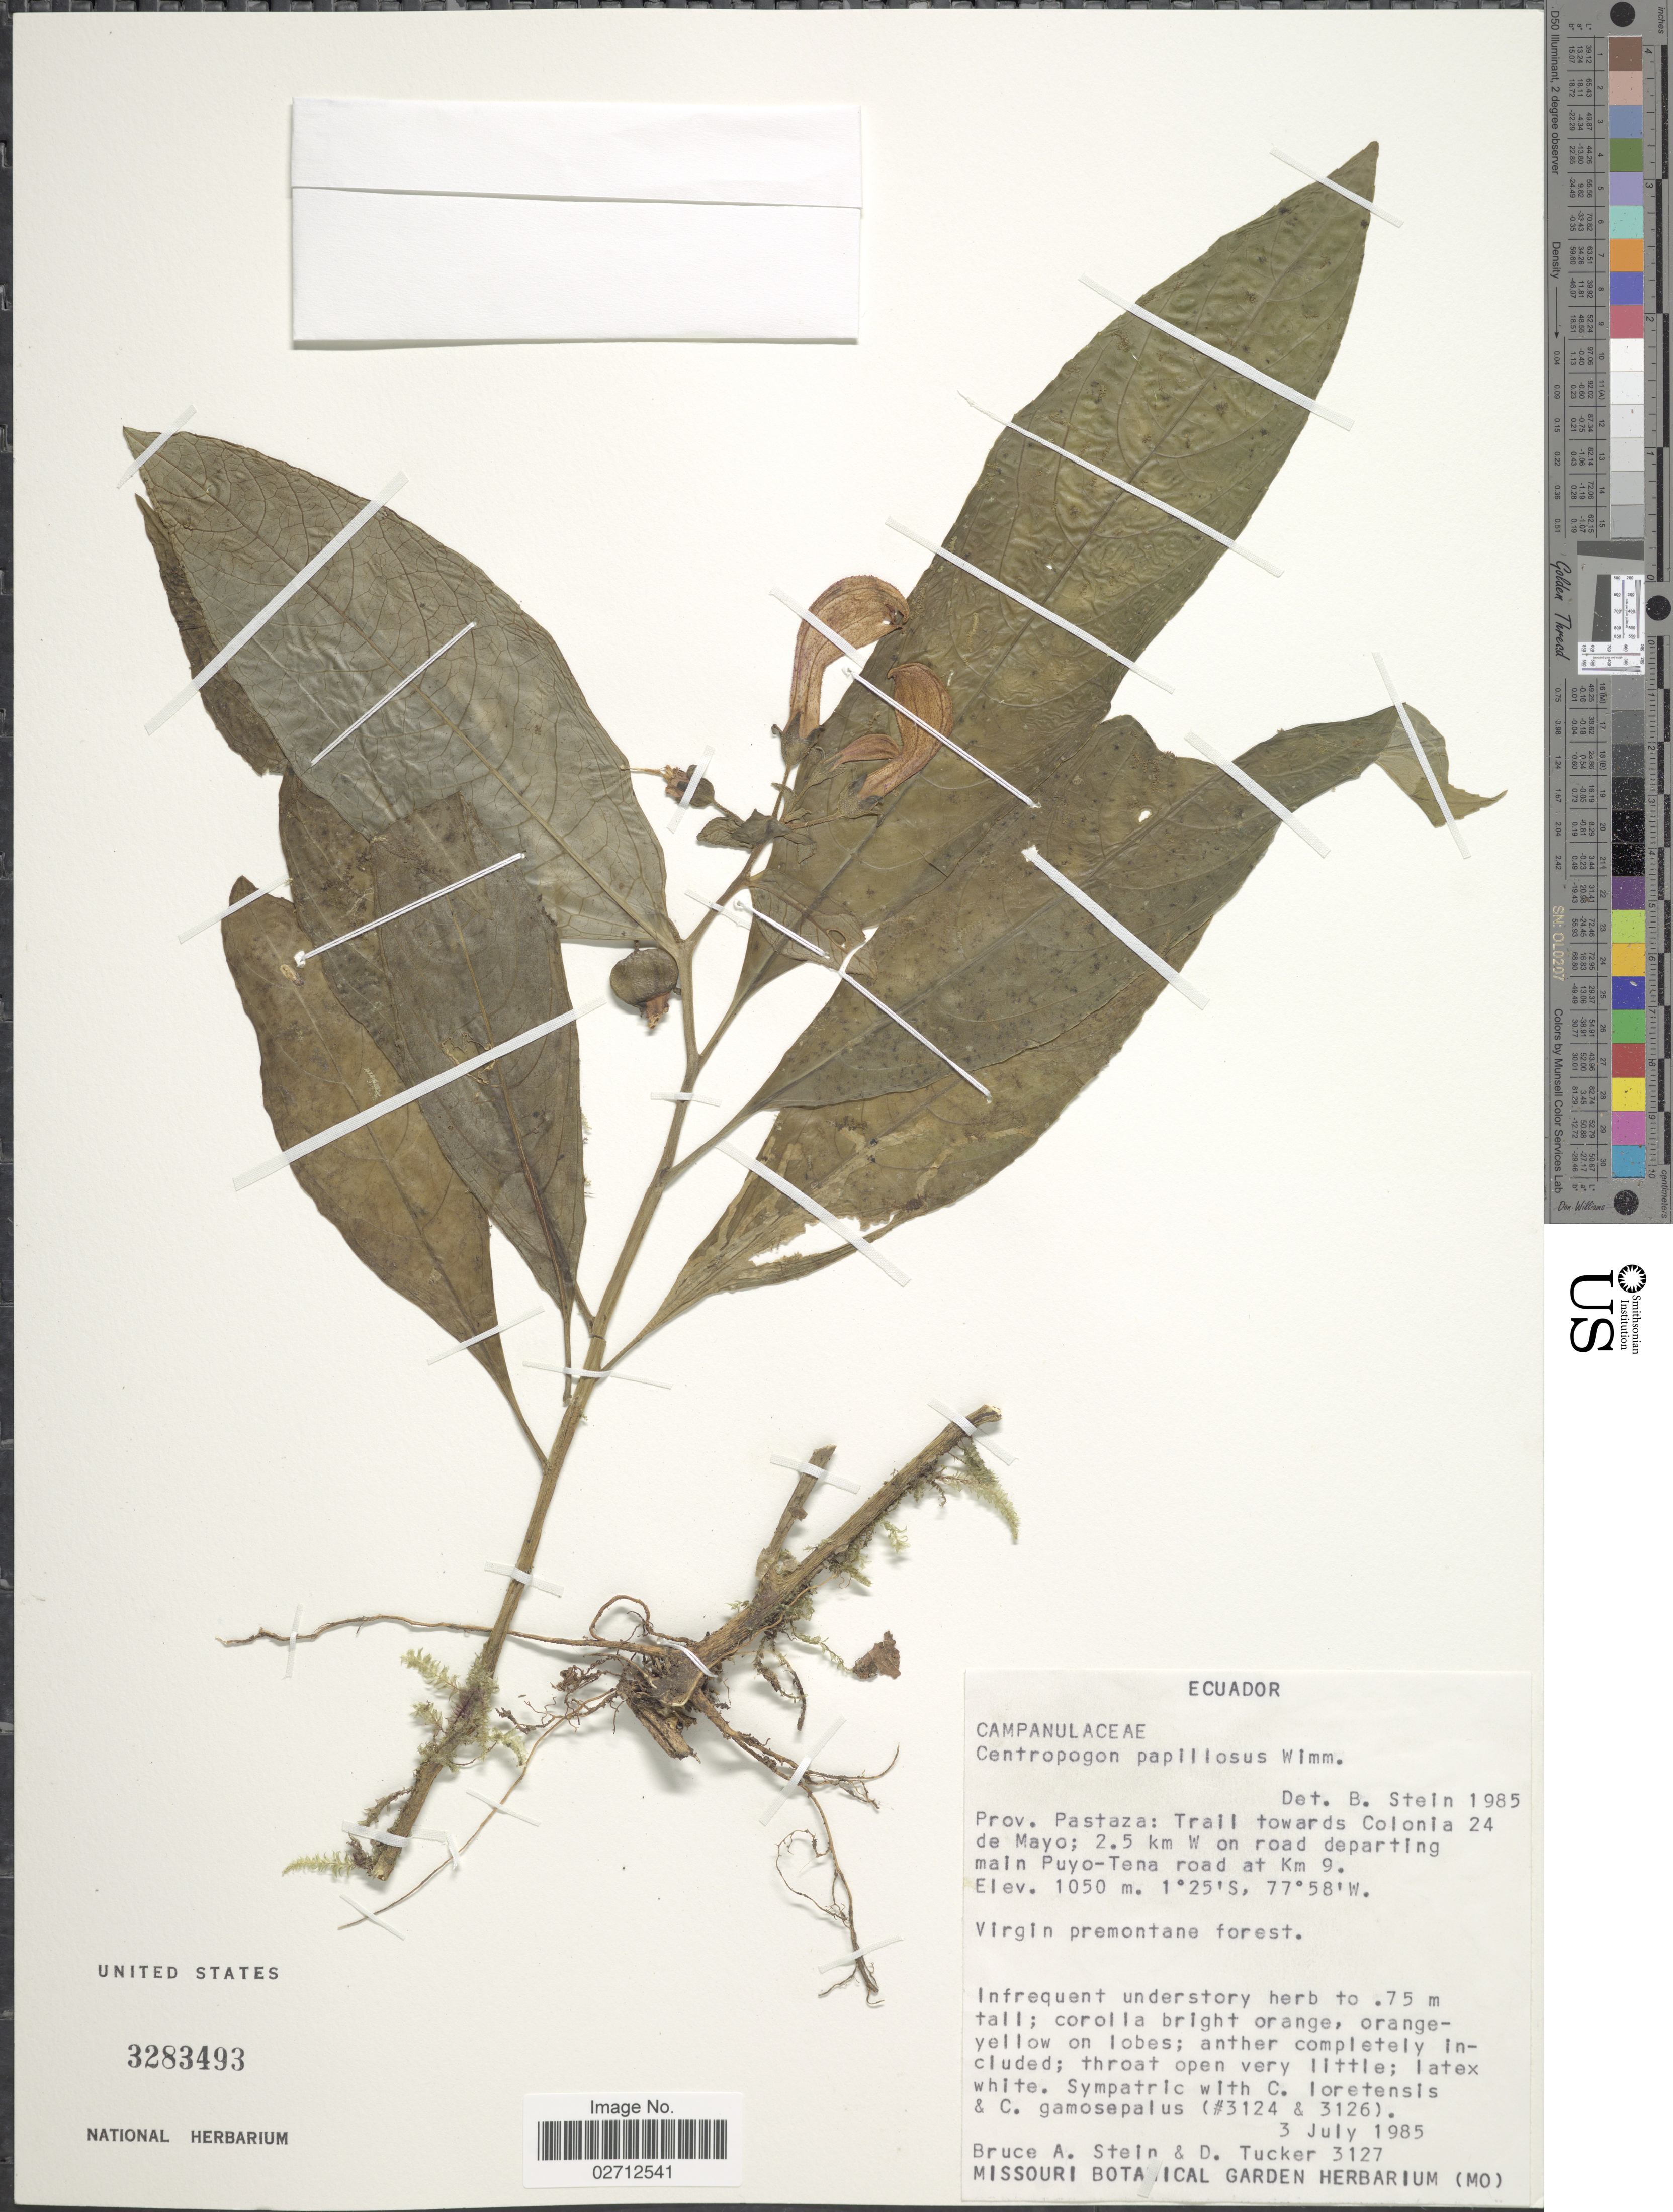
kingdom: Plantae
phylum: Tracheophyta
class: Magnoliopsida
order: Asterales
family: Campanulaceae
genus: Centropogon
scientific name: Centropogon papillosus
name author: E. Wimm.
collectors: B. A. Stein & D. Tucker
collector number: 3127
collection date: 1985-07-03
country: Ecuador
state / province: Pastaza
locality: Trail towards Colonia 24 de Mayo; 2.5 km W on road departing main Puyo-Tena road at Km 9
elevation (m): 1050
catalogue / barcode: US 3283493